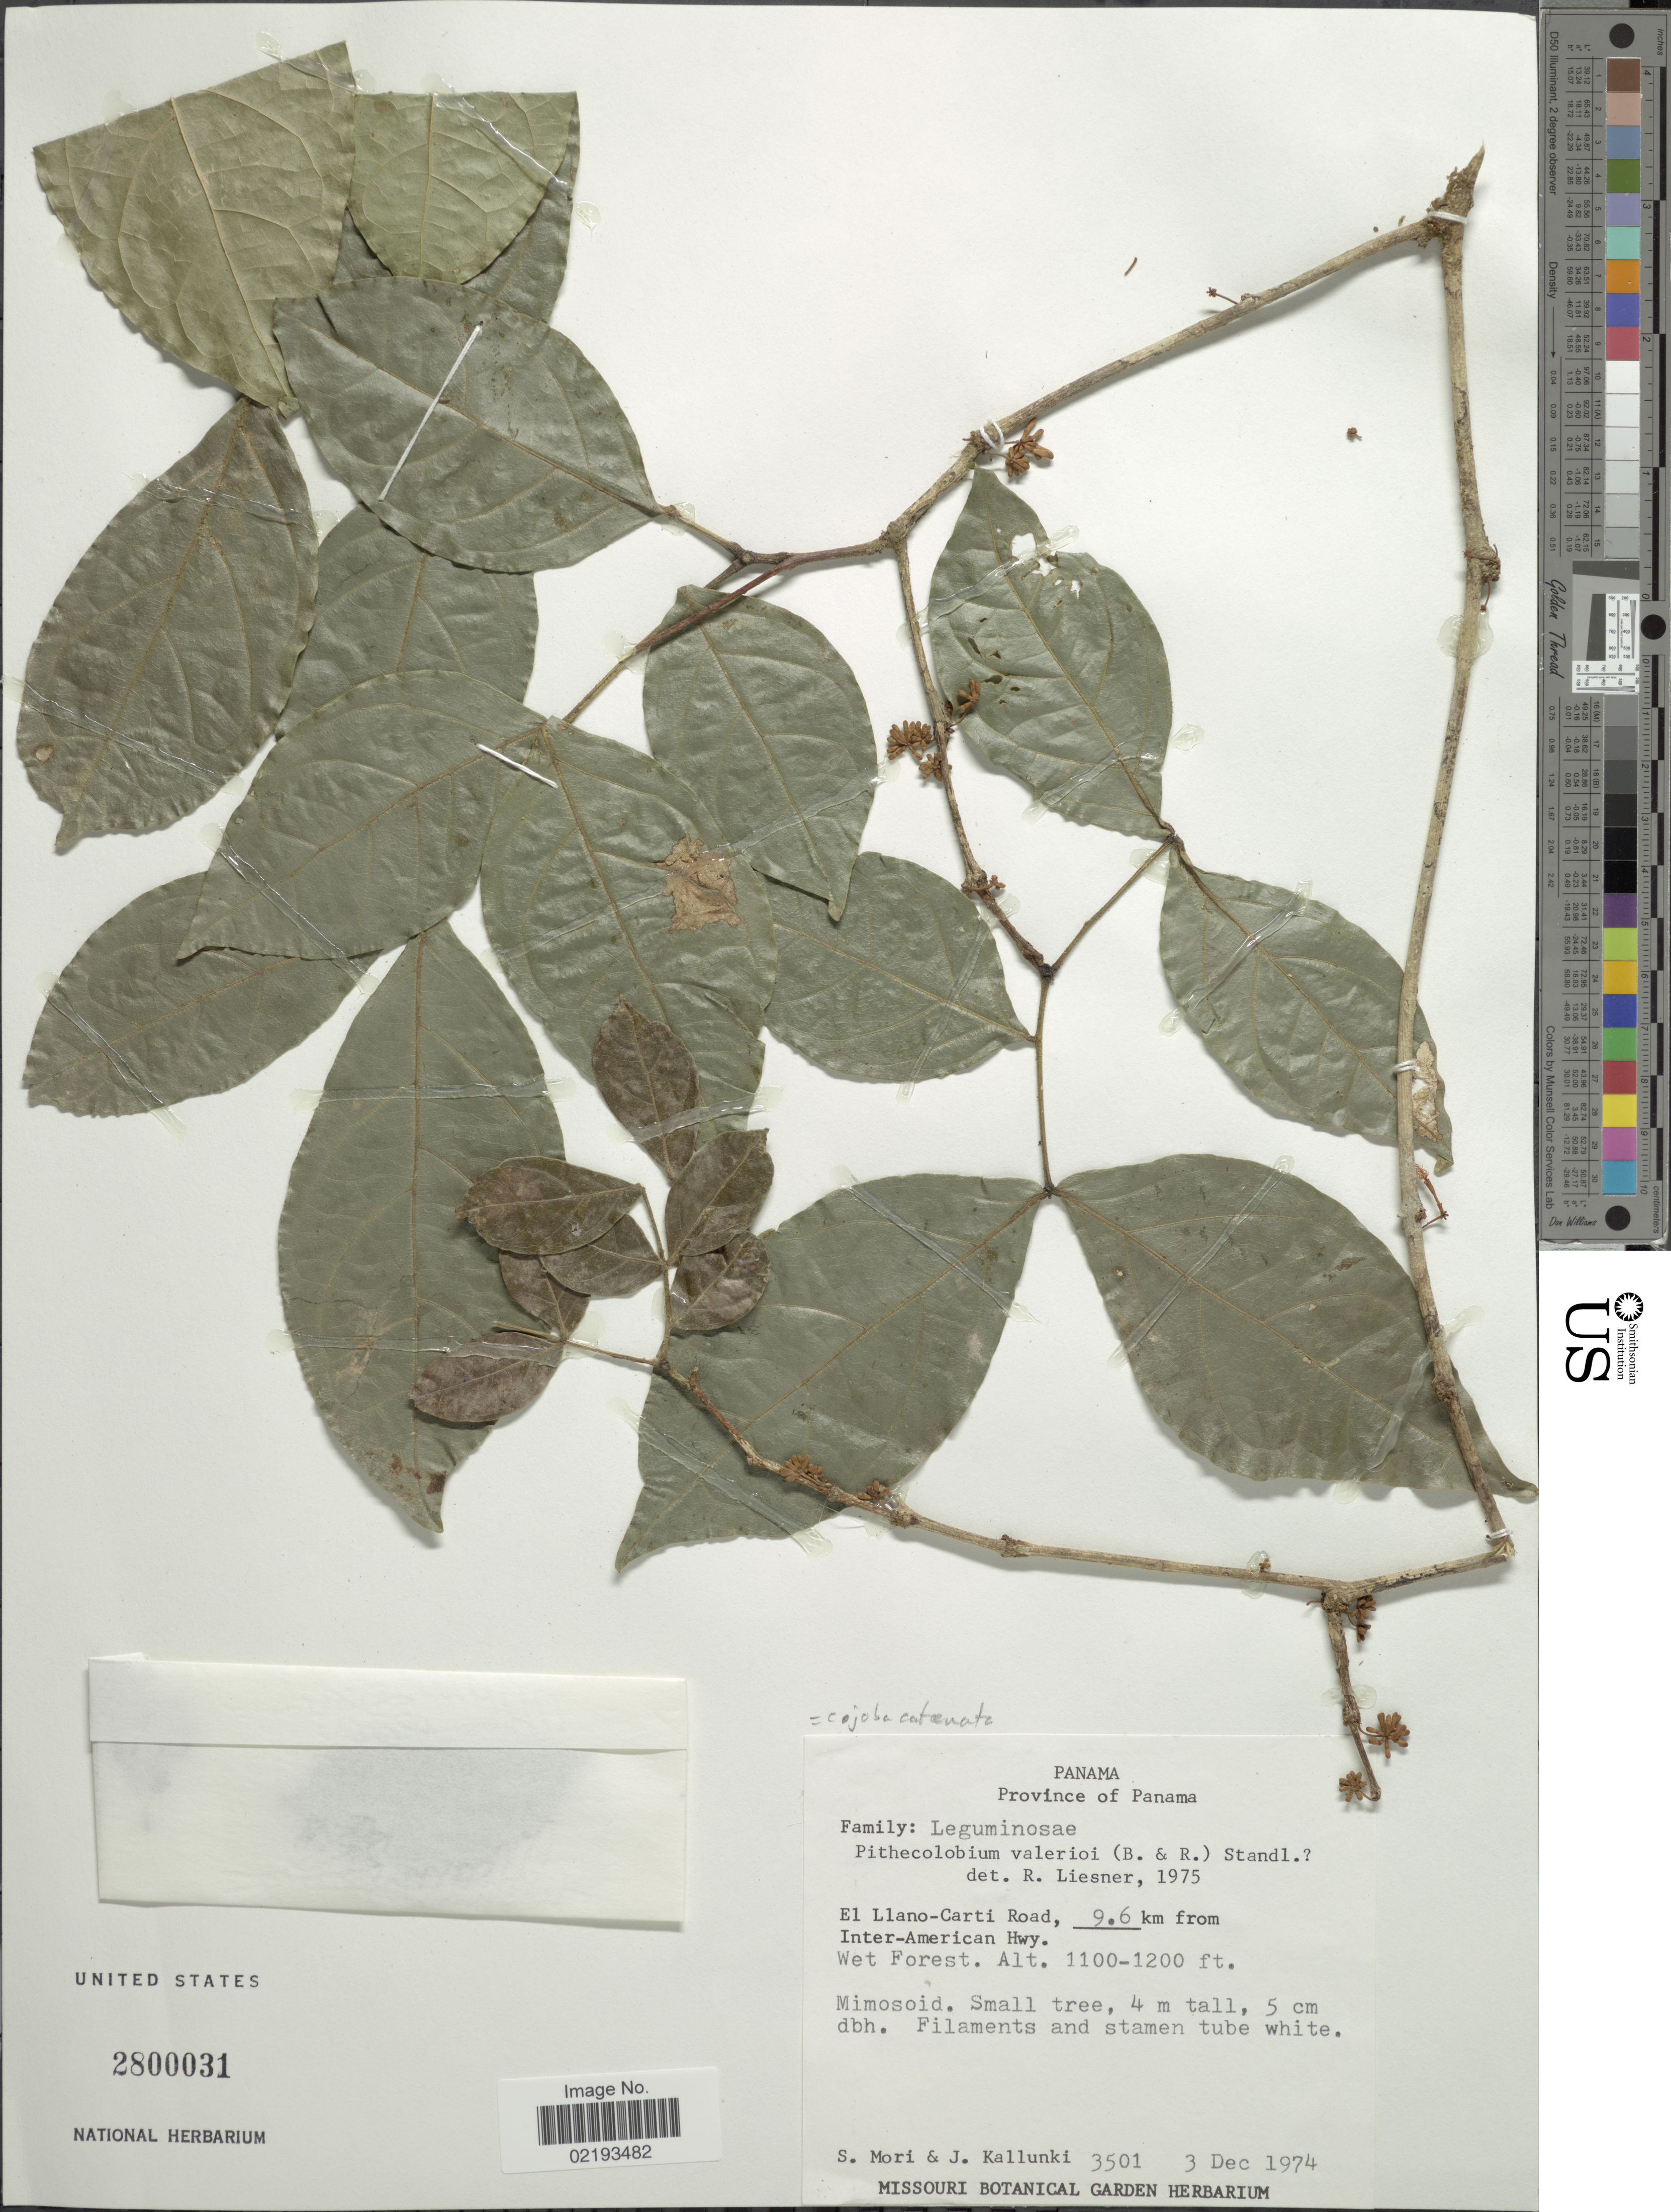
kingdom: Plantae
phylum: Tracheophyta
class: Magnoliopsida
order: Fabales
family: Fabaceae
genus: Cojoba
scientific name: Cojoba catenata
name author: (Donn. Sm.) Britton & Rose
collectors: S. Mori & J. Kallunki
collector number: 3501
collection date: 1974-12-03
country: Panama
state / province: Panamá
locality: El Llano-Carti Road, 9.6 km from Inter-American Hwy. Wet Forest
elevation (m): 335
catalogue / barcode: US 2800031